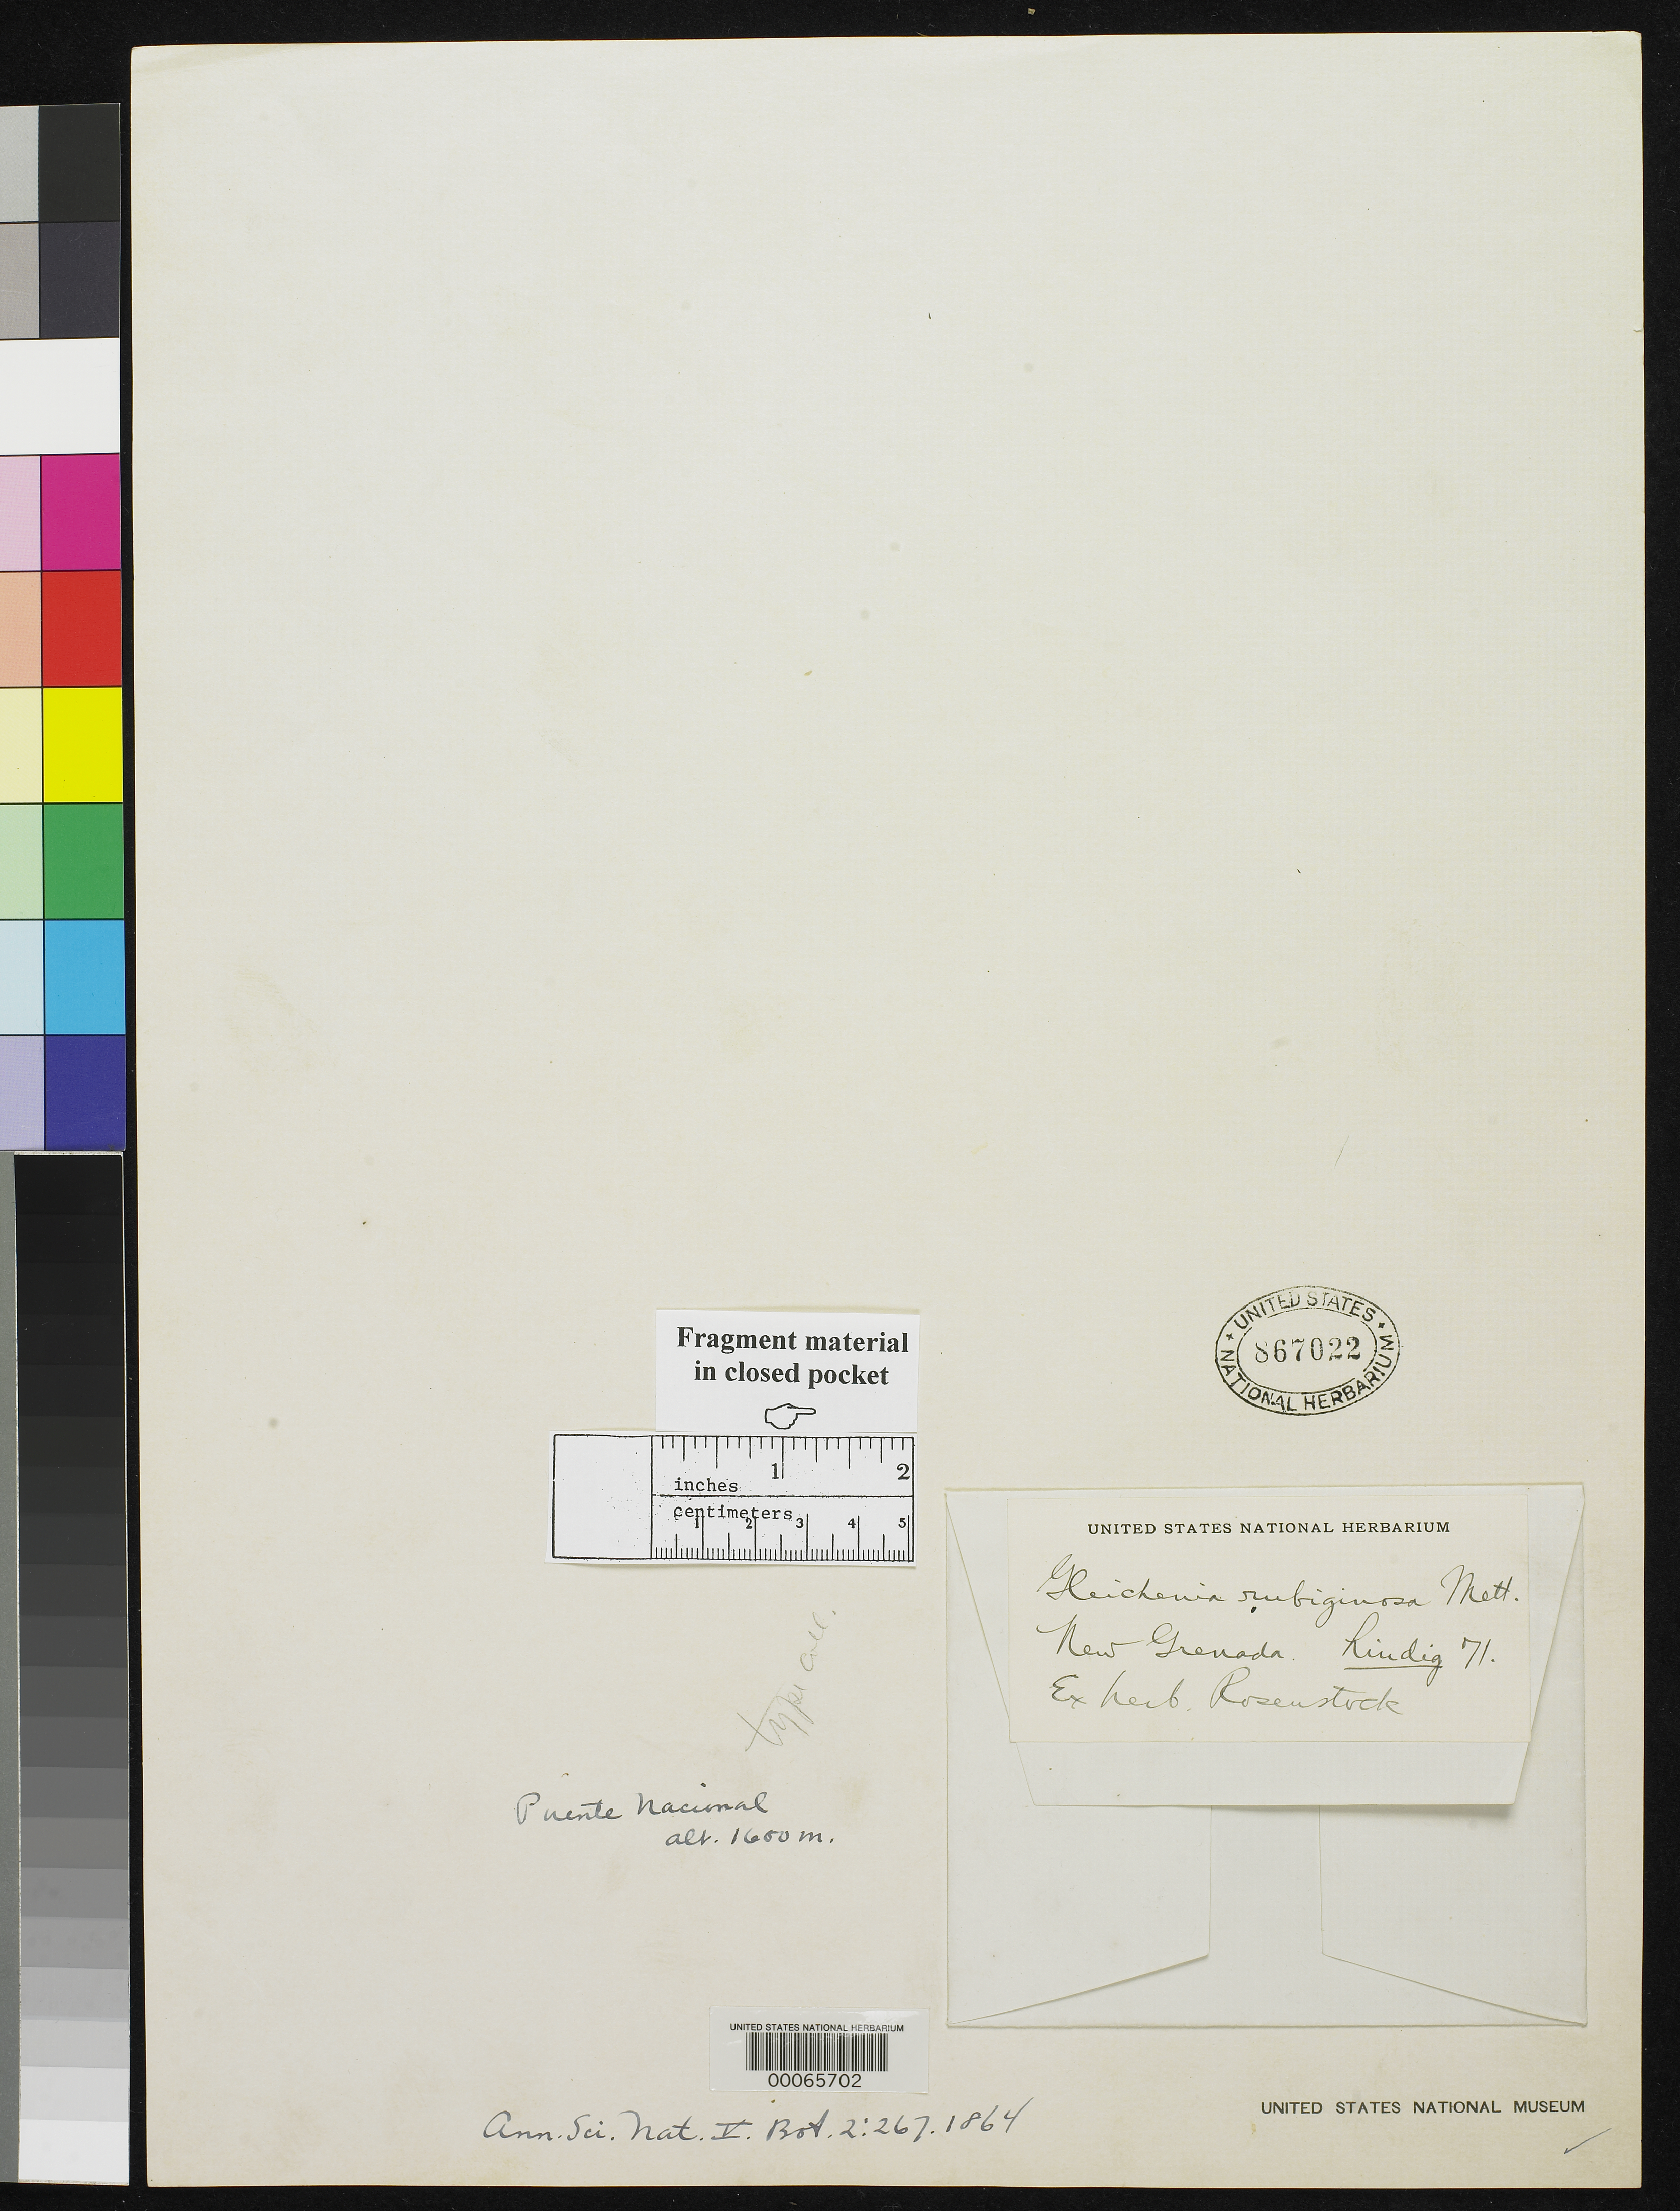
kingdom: Plantae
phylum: Tracheophyta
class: Polypodiopsida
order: Gleicheniales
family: Gleicheniaceae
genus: Gleichenia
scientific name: Gleichenia rubiginosa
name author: Mett.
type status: Type Collection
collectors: A. Lindig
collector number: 71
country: Colombia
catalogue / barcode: US 867022